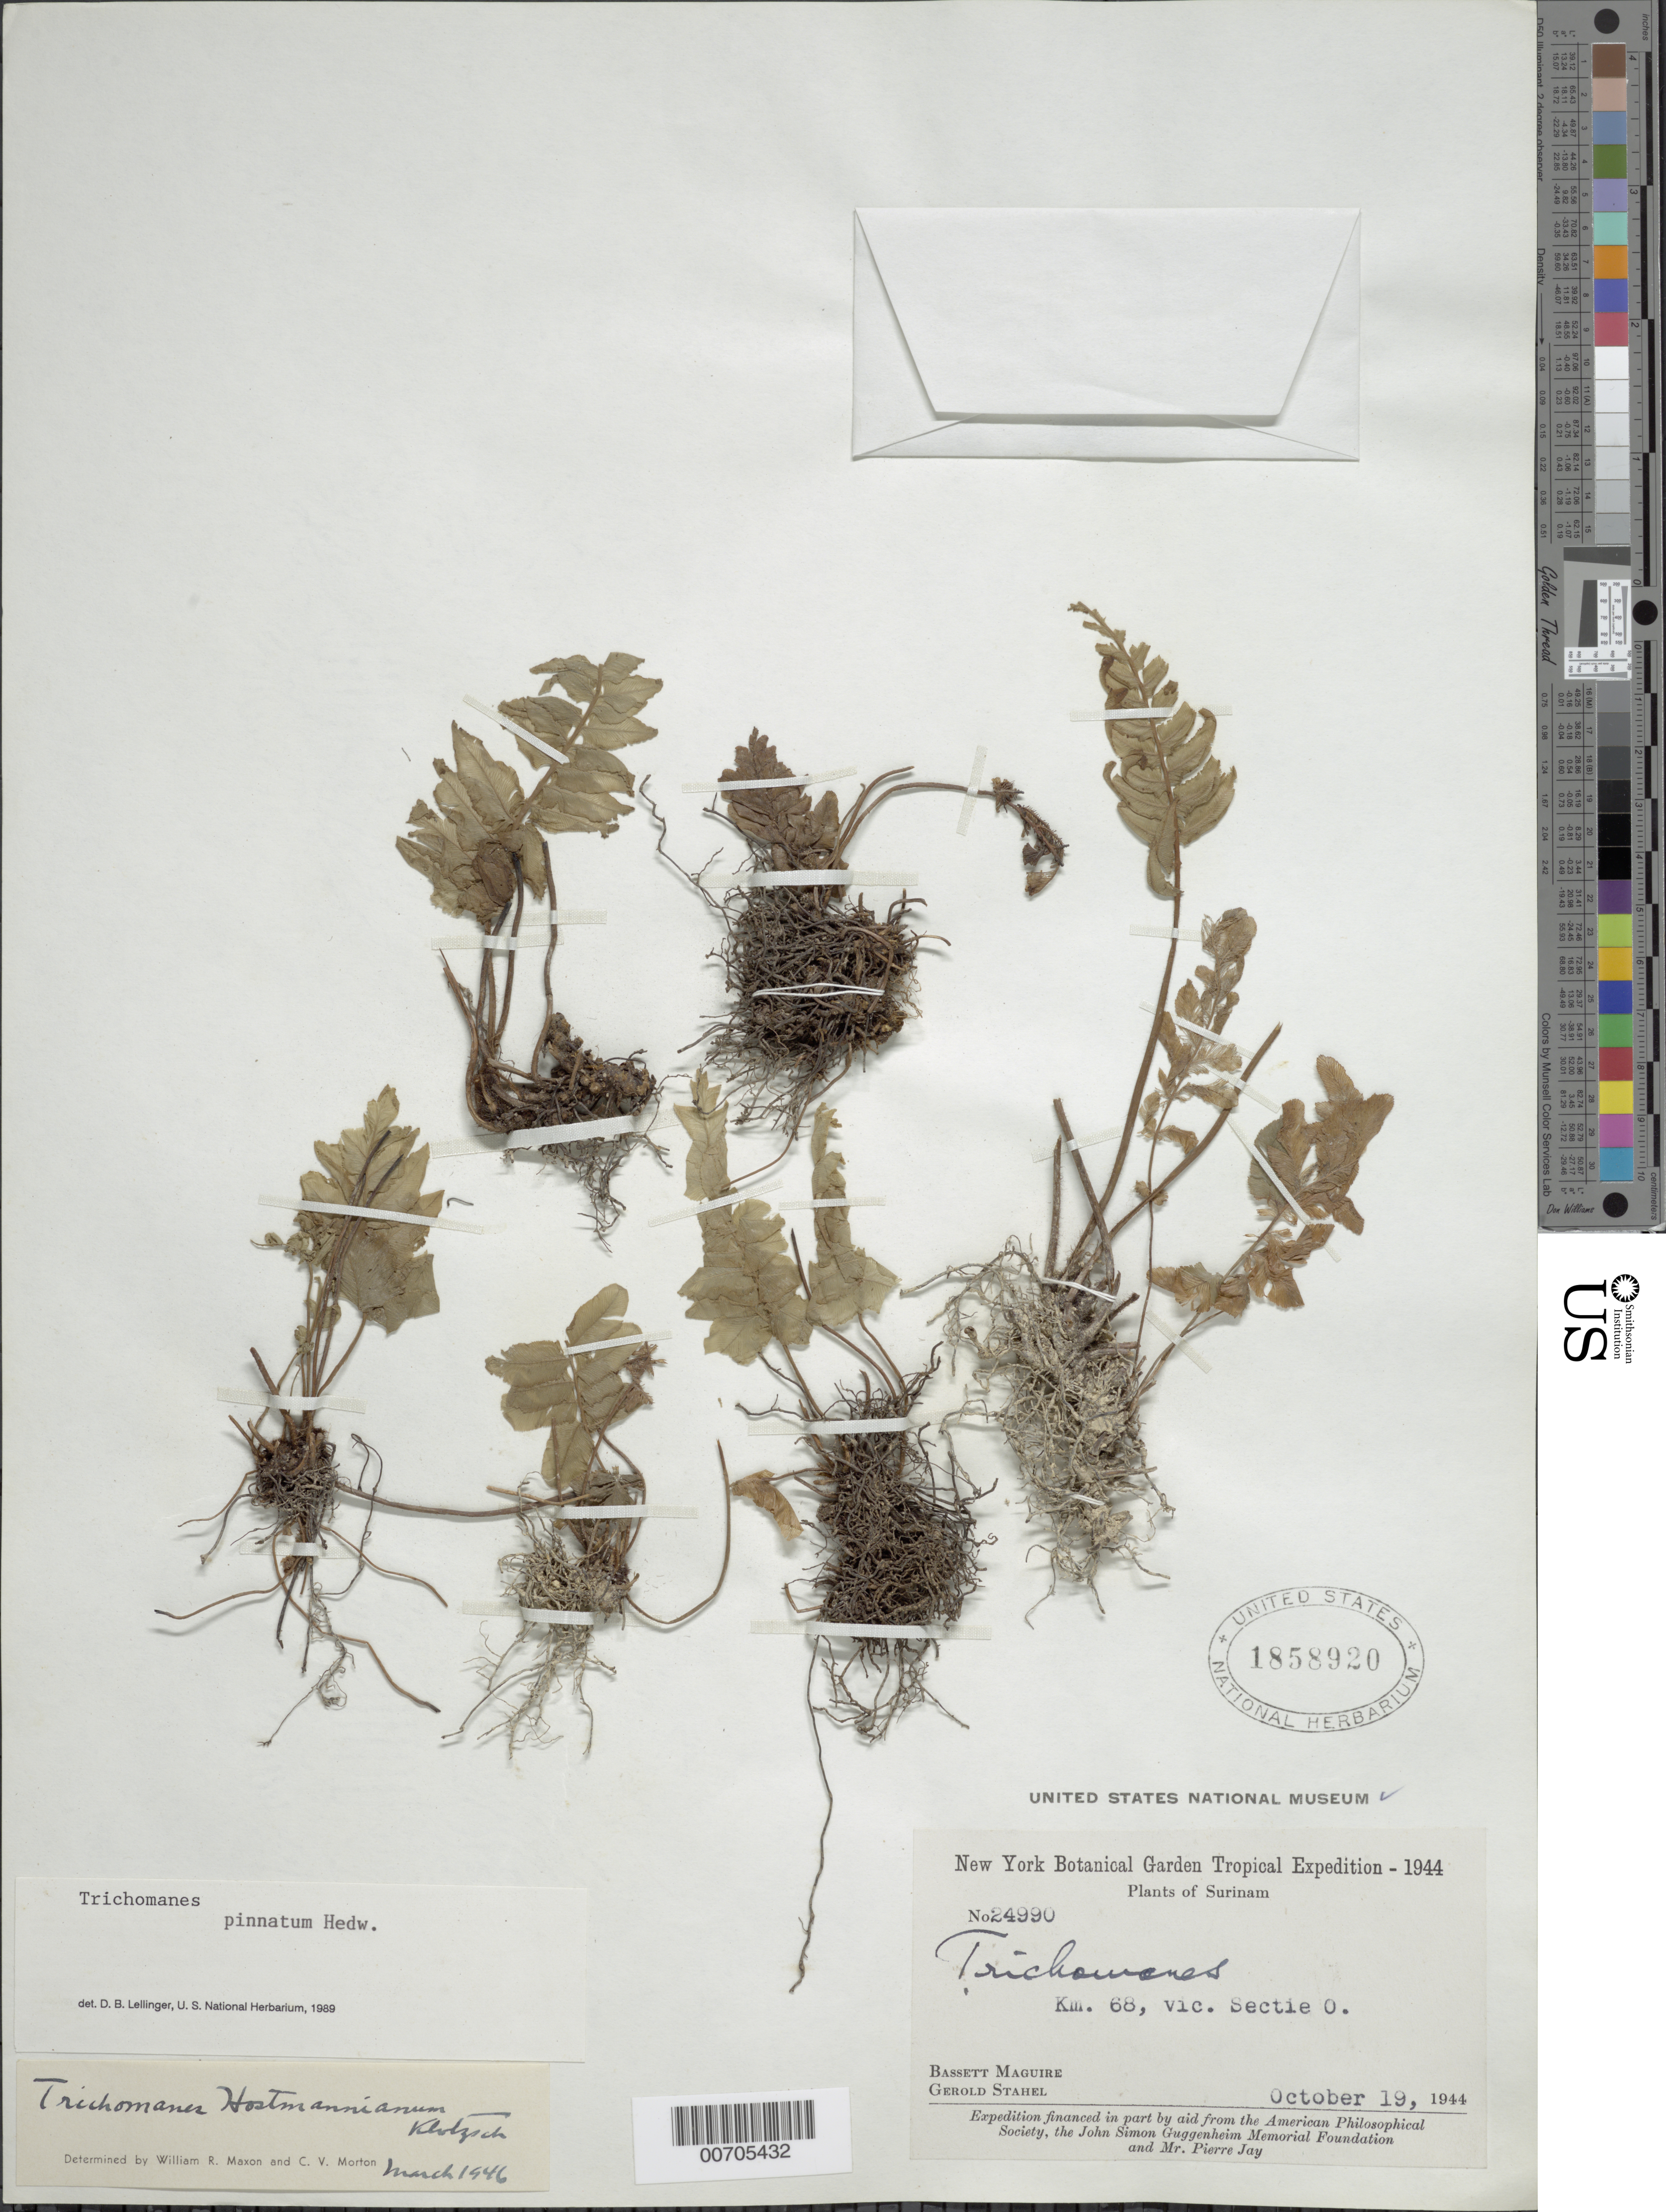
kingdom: Plantae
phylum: Tracheophyta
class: Polypodiopsida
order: Hymenophyllales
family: Hymenophyllaceae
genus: Trichomanes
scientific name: Trichomanes pinnatum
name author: Hedw.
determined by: Lellinger, David B., (BOT), Smithsonian Institution - National Museum of Natural History (UNITED STATES)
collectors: B. Maguire & G. Stahel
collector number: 24990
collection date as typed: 19-Oct-44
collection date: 1944-10-19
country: Suriname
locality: Sectie O, km 68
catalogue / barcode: US 1858920